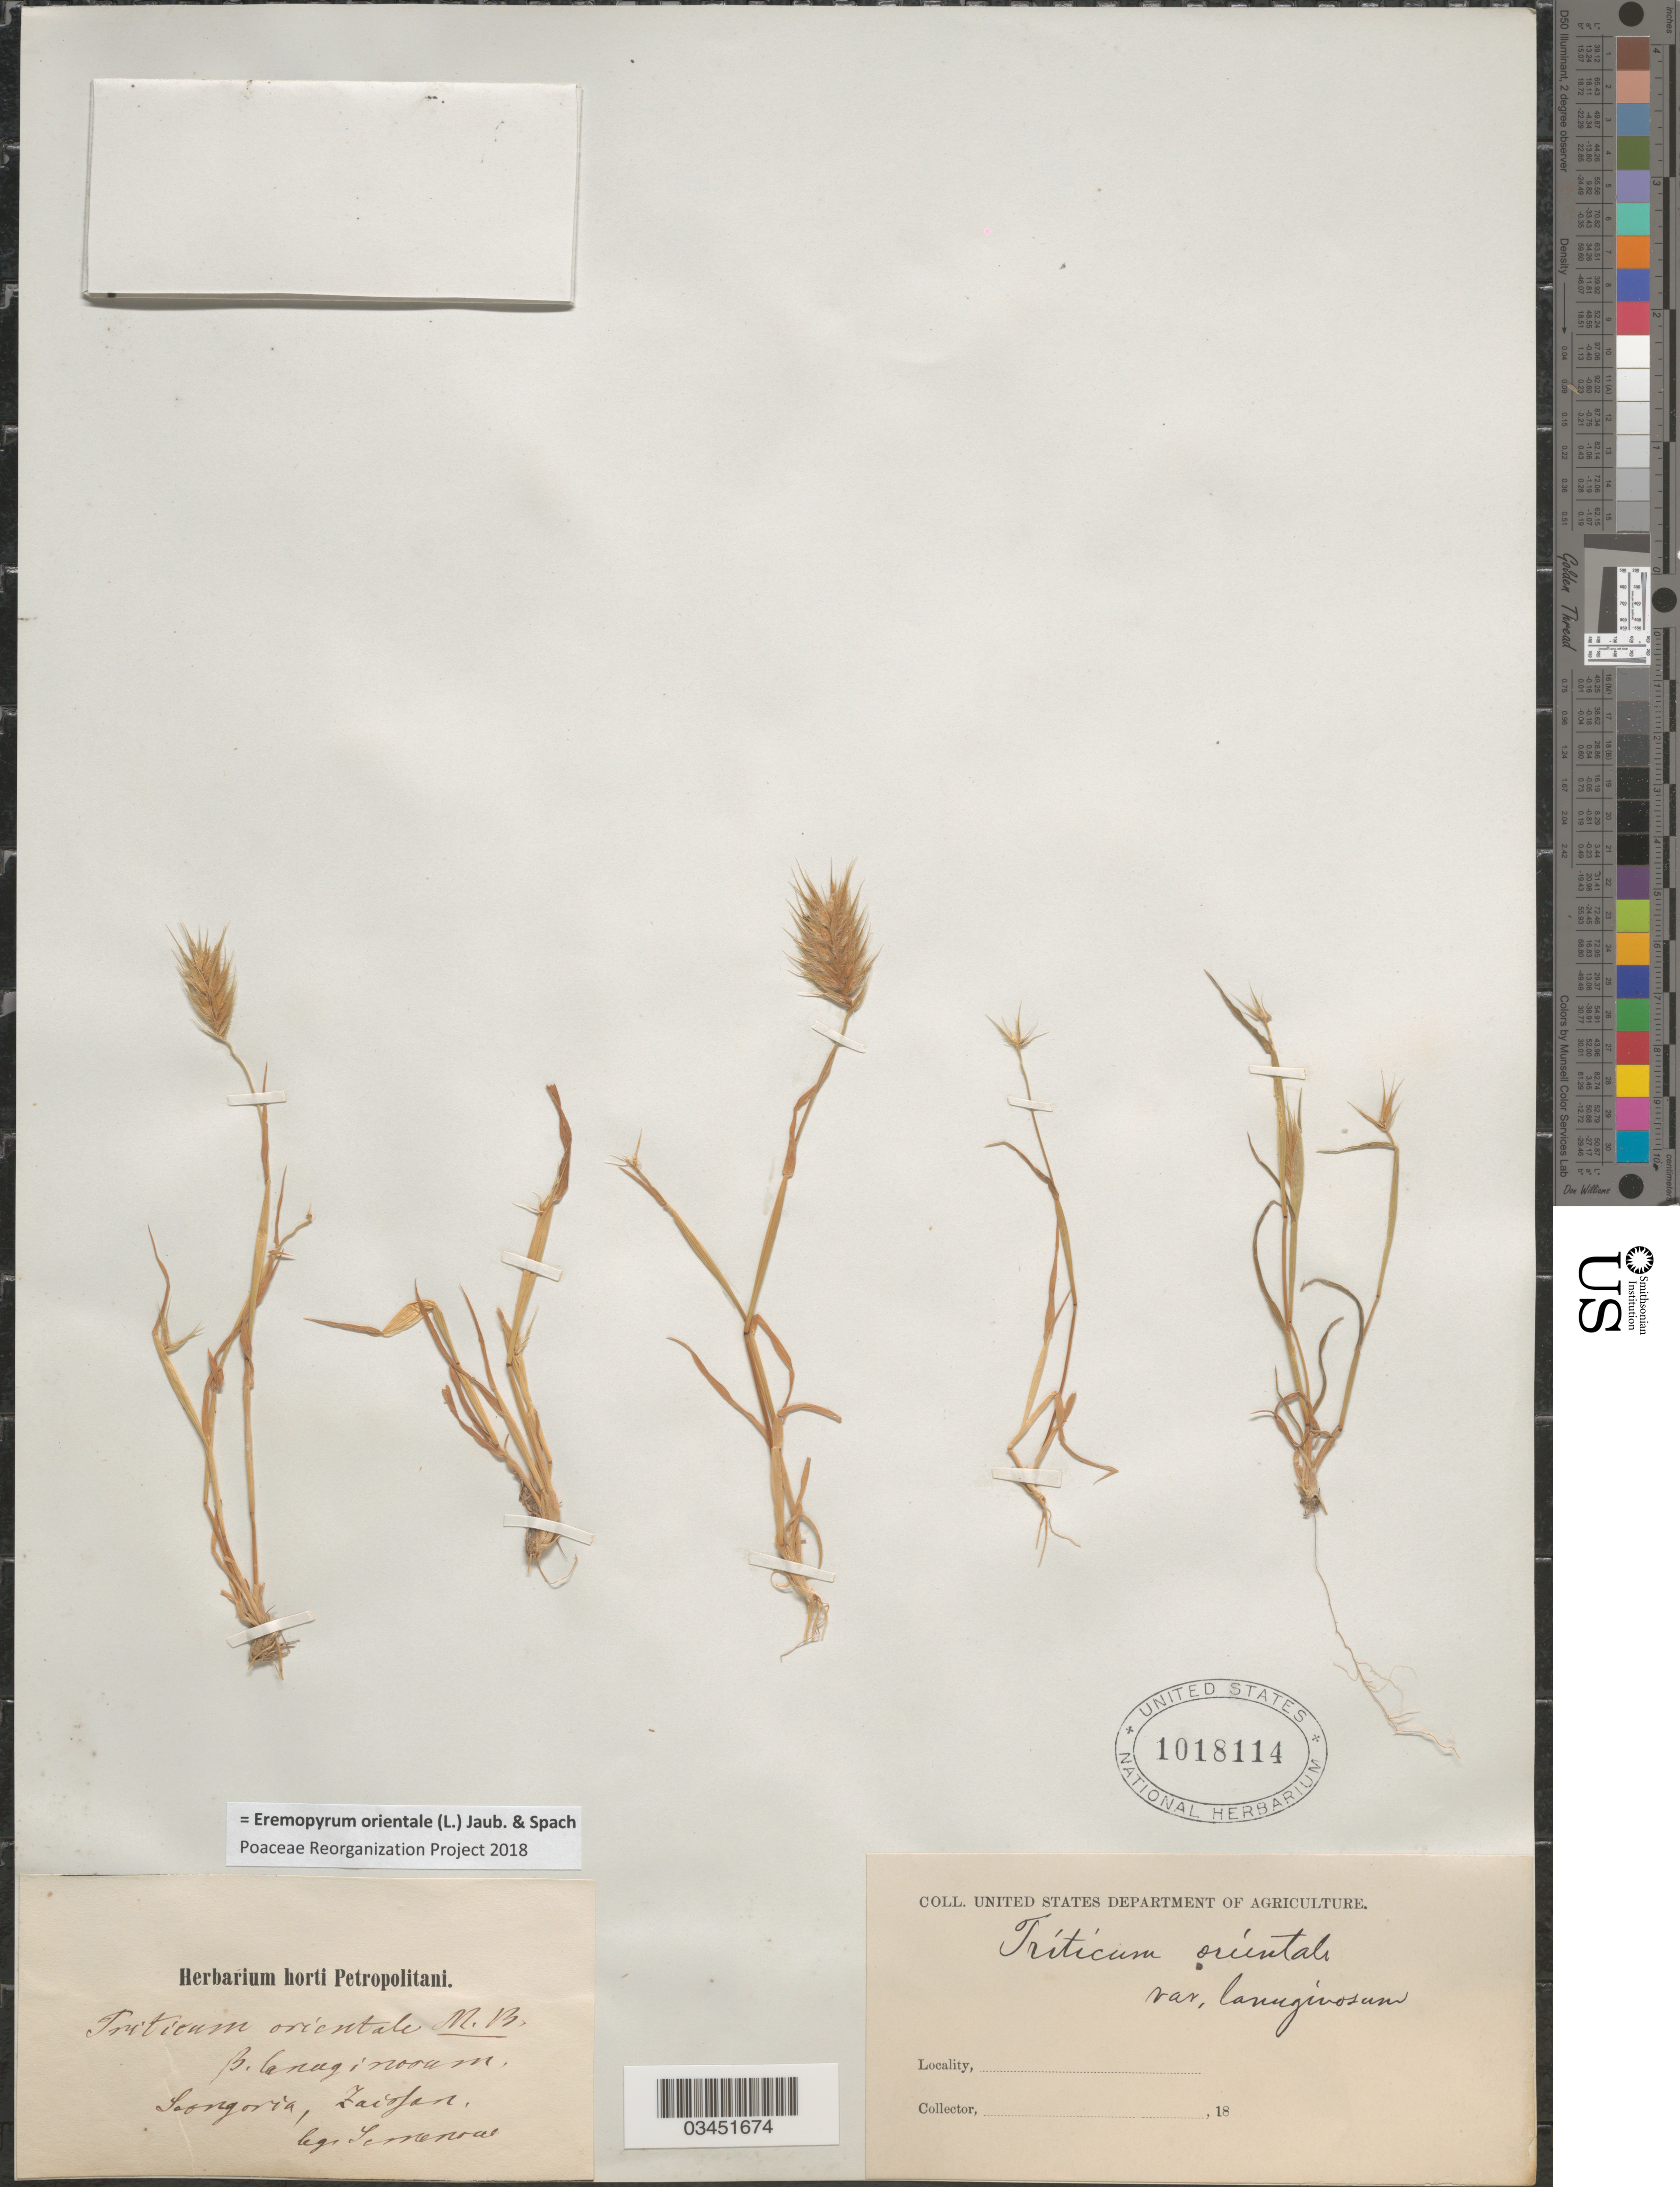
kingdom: Plantae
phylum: Tracheophyta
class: Liliopsida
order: Poales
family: Poaceae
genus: Eremopyrum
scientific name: Eremopyrum orientale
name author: (L.) Jaub. & Spach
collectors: A.G. Schrenk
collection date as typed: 18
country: Kyrgyzstan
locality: Songoria, Zaiofan [interpreted].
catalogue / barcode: US 1018114